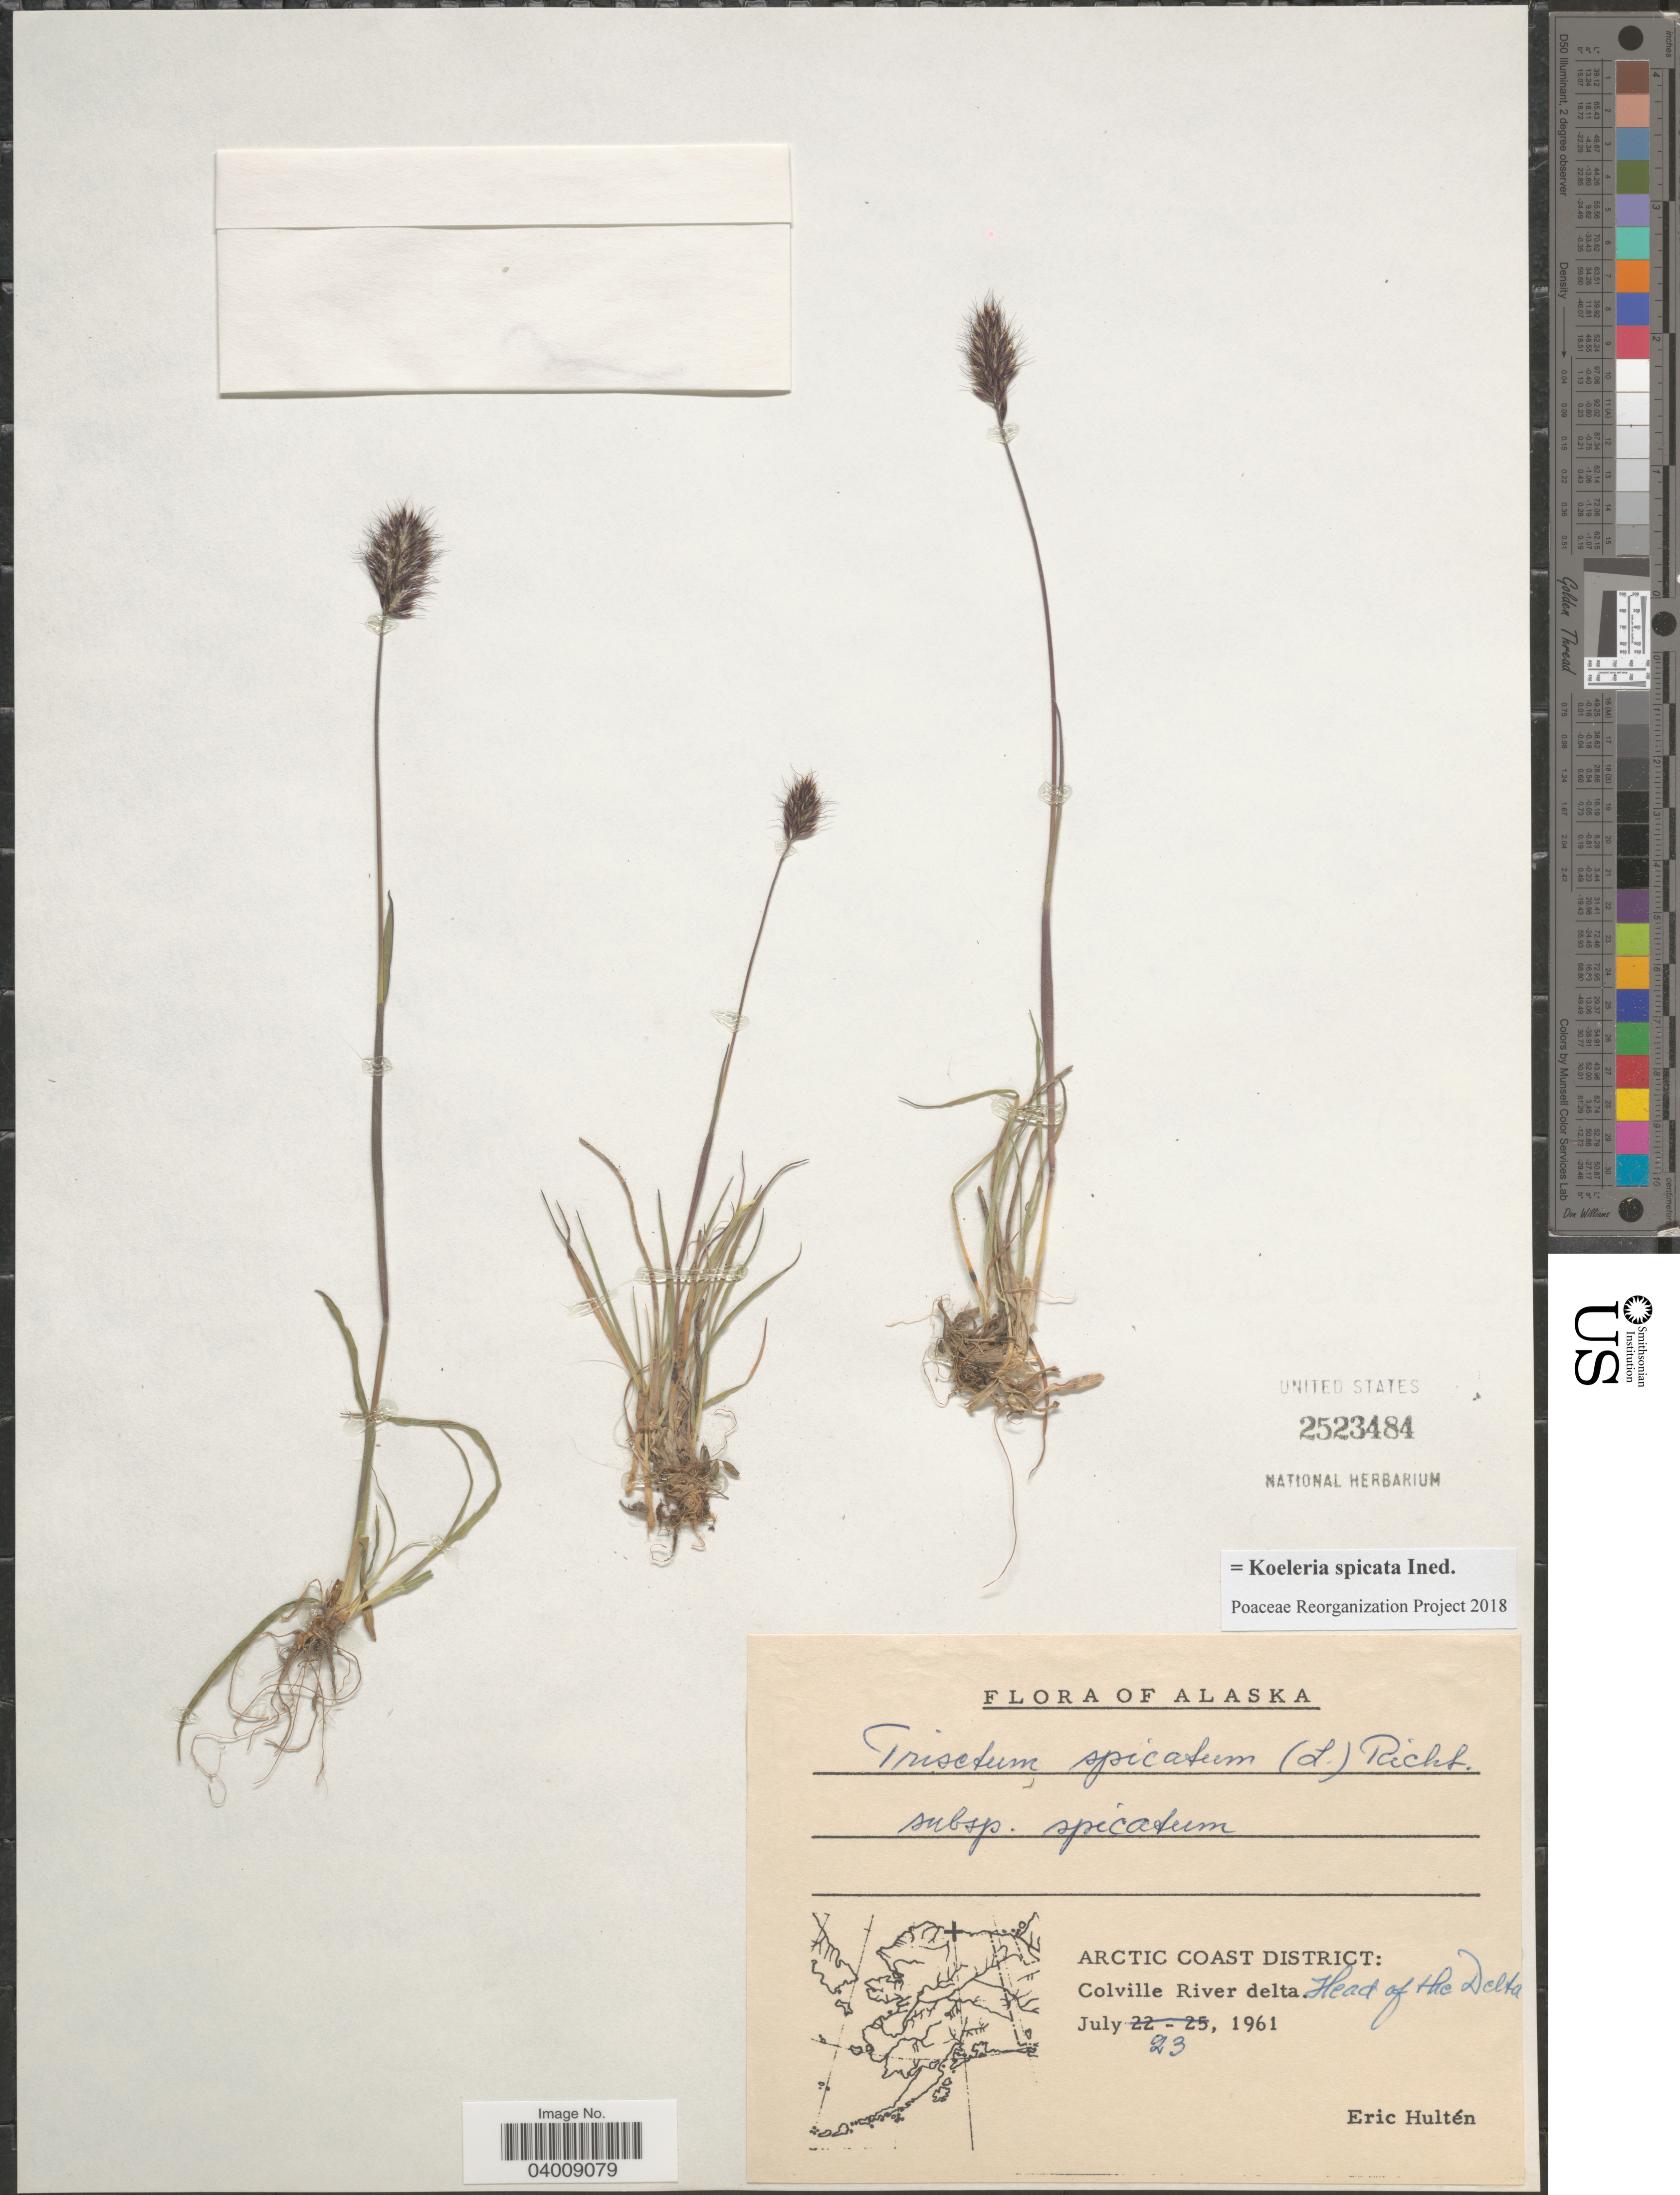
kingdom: Plantae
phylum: Tracheophyta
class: Liliopsida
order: Poales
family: Poaceae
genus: Koeleria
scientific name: Koeleria spicata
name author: (L.) Barberá et al.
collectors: E. G. Hultén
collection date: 1961-07-23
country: United States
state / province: Alaska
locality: Arctic Coast District: Colville River delta. Head of the Delta.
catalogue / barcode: US 2523484